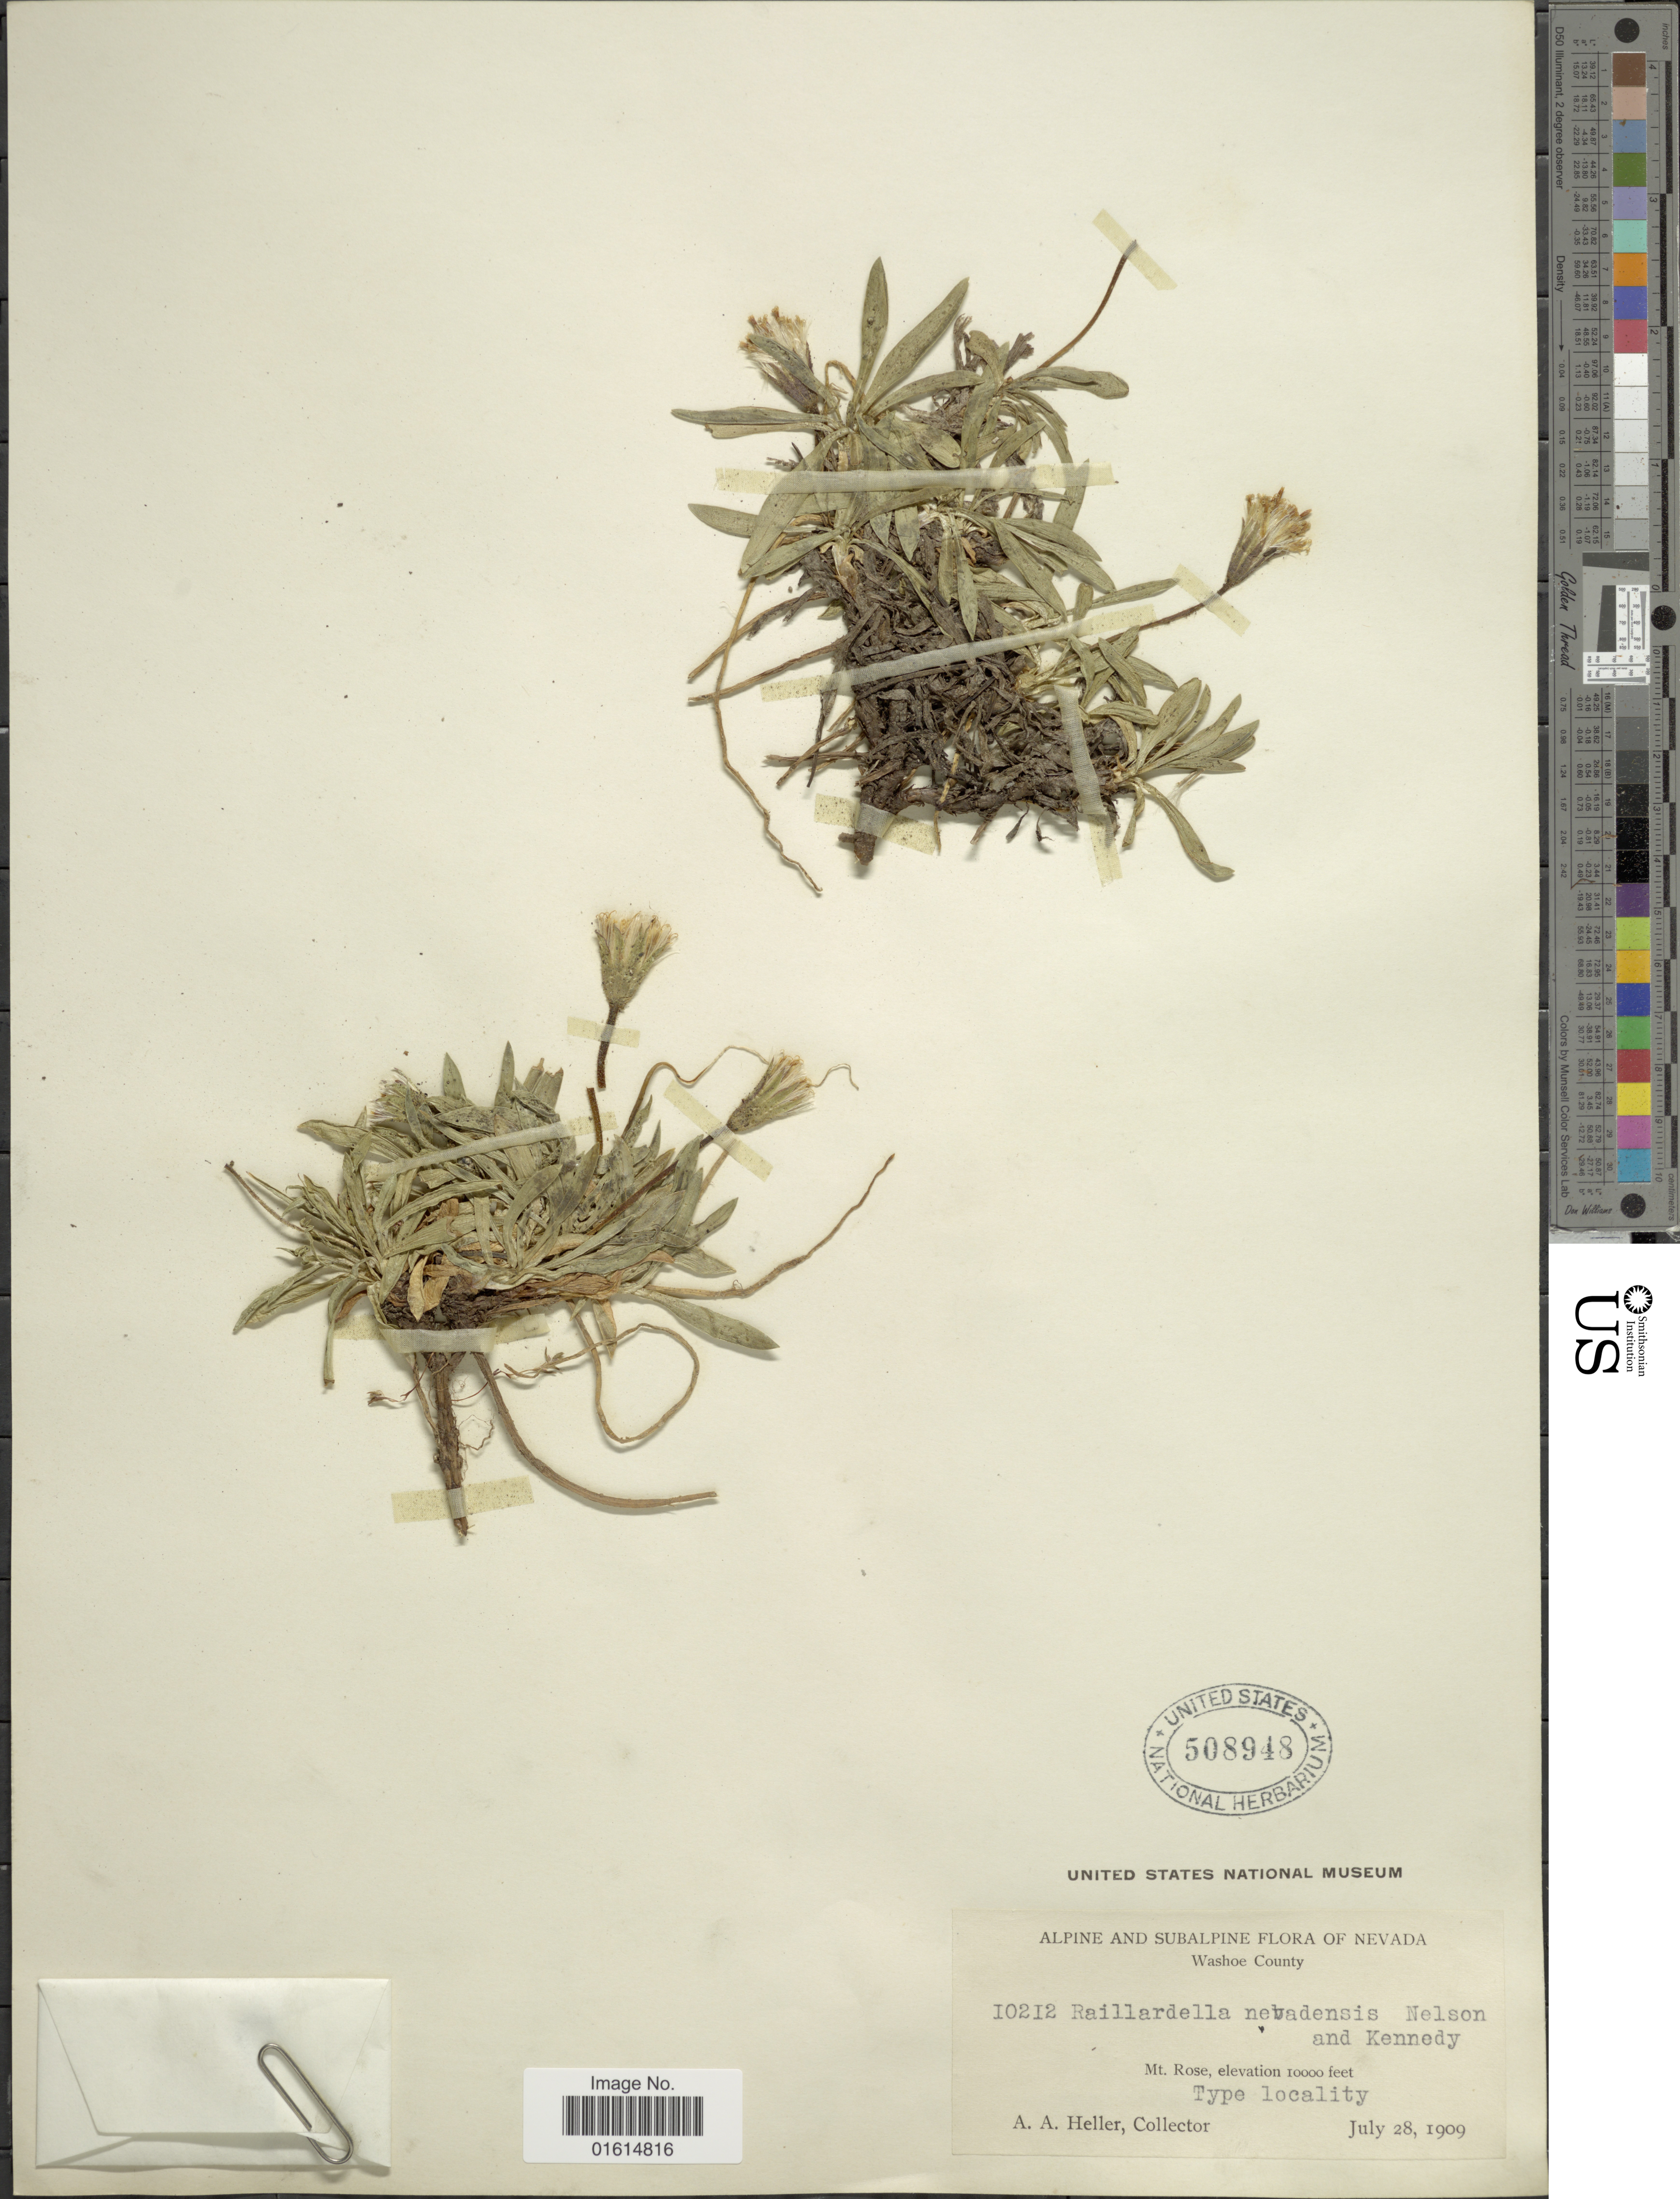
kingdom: Plantae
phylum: Tracheophyta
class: Magnoliopsida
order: Asterales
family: Asteraceae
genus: Raillardella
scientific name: Raillardella scaposa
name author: A. Gray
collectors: A. A. Heller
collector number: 10212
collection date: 1909-07-28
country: United States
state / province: Nevada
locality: Alpine and Subalpine of Nevada, Washoe County, Mt. Rose, Type locality [unsure placement]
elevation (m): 3048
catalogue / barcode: US 508948